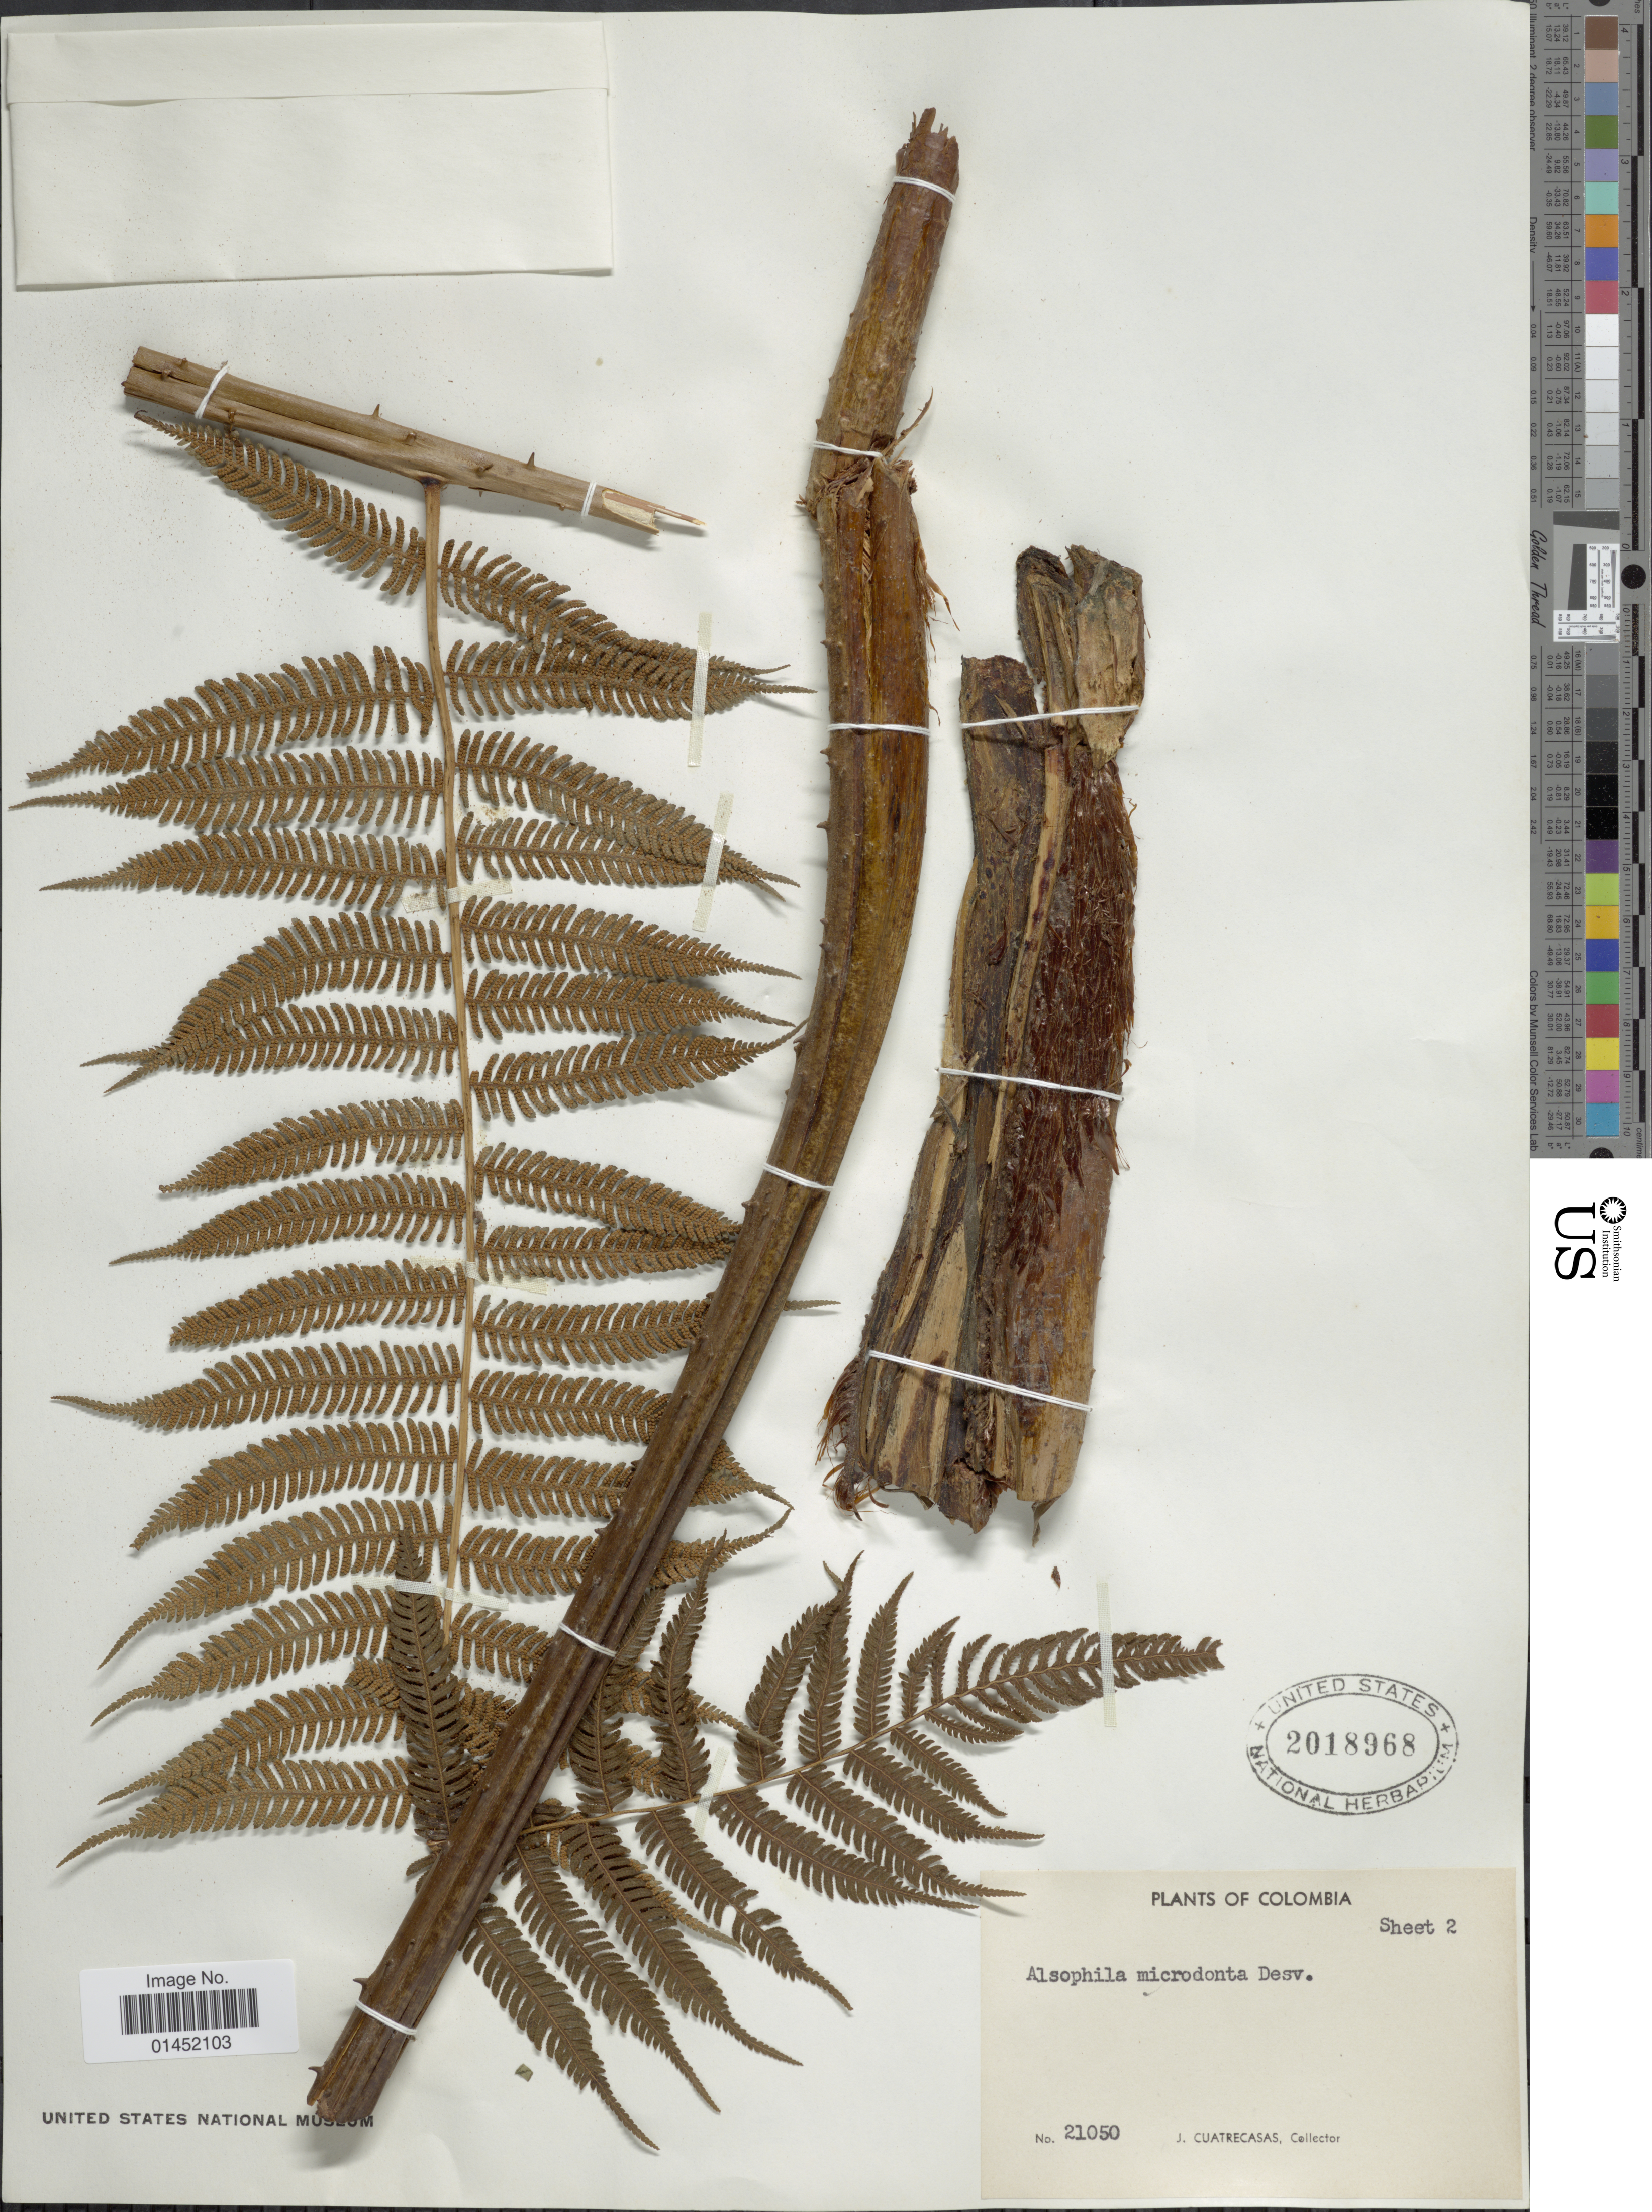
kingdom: Plantae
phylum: Tracheophyta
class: Polypodiopsida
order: Cyatheales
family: Cyatheaceae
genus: Cyathea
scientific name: Cyathea microdonta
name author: (Desv.) Domin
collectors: J. Cuatrecasas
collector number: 21050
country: Colombia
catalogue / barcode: US 2018968